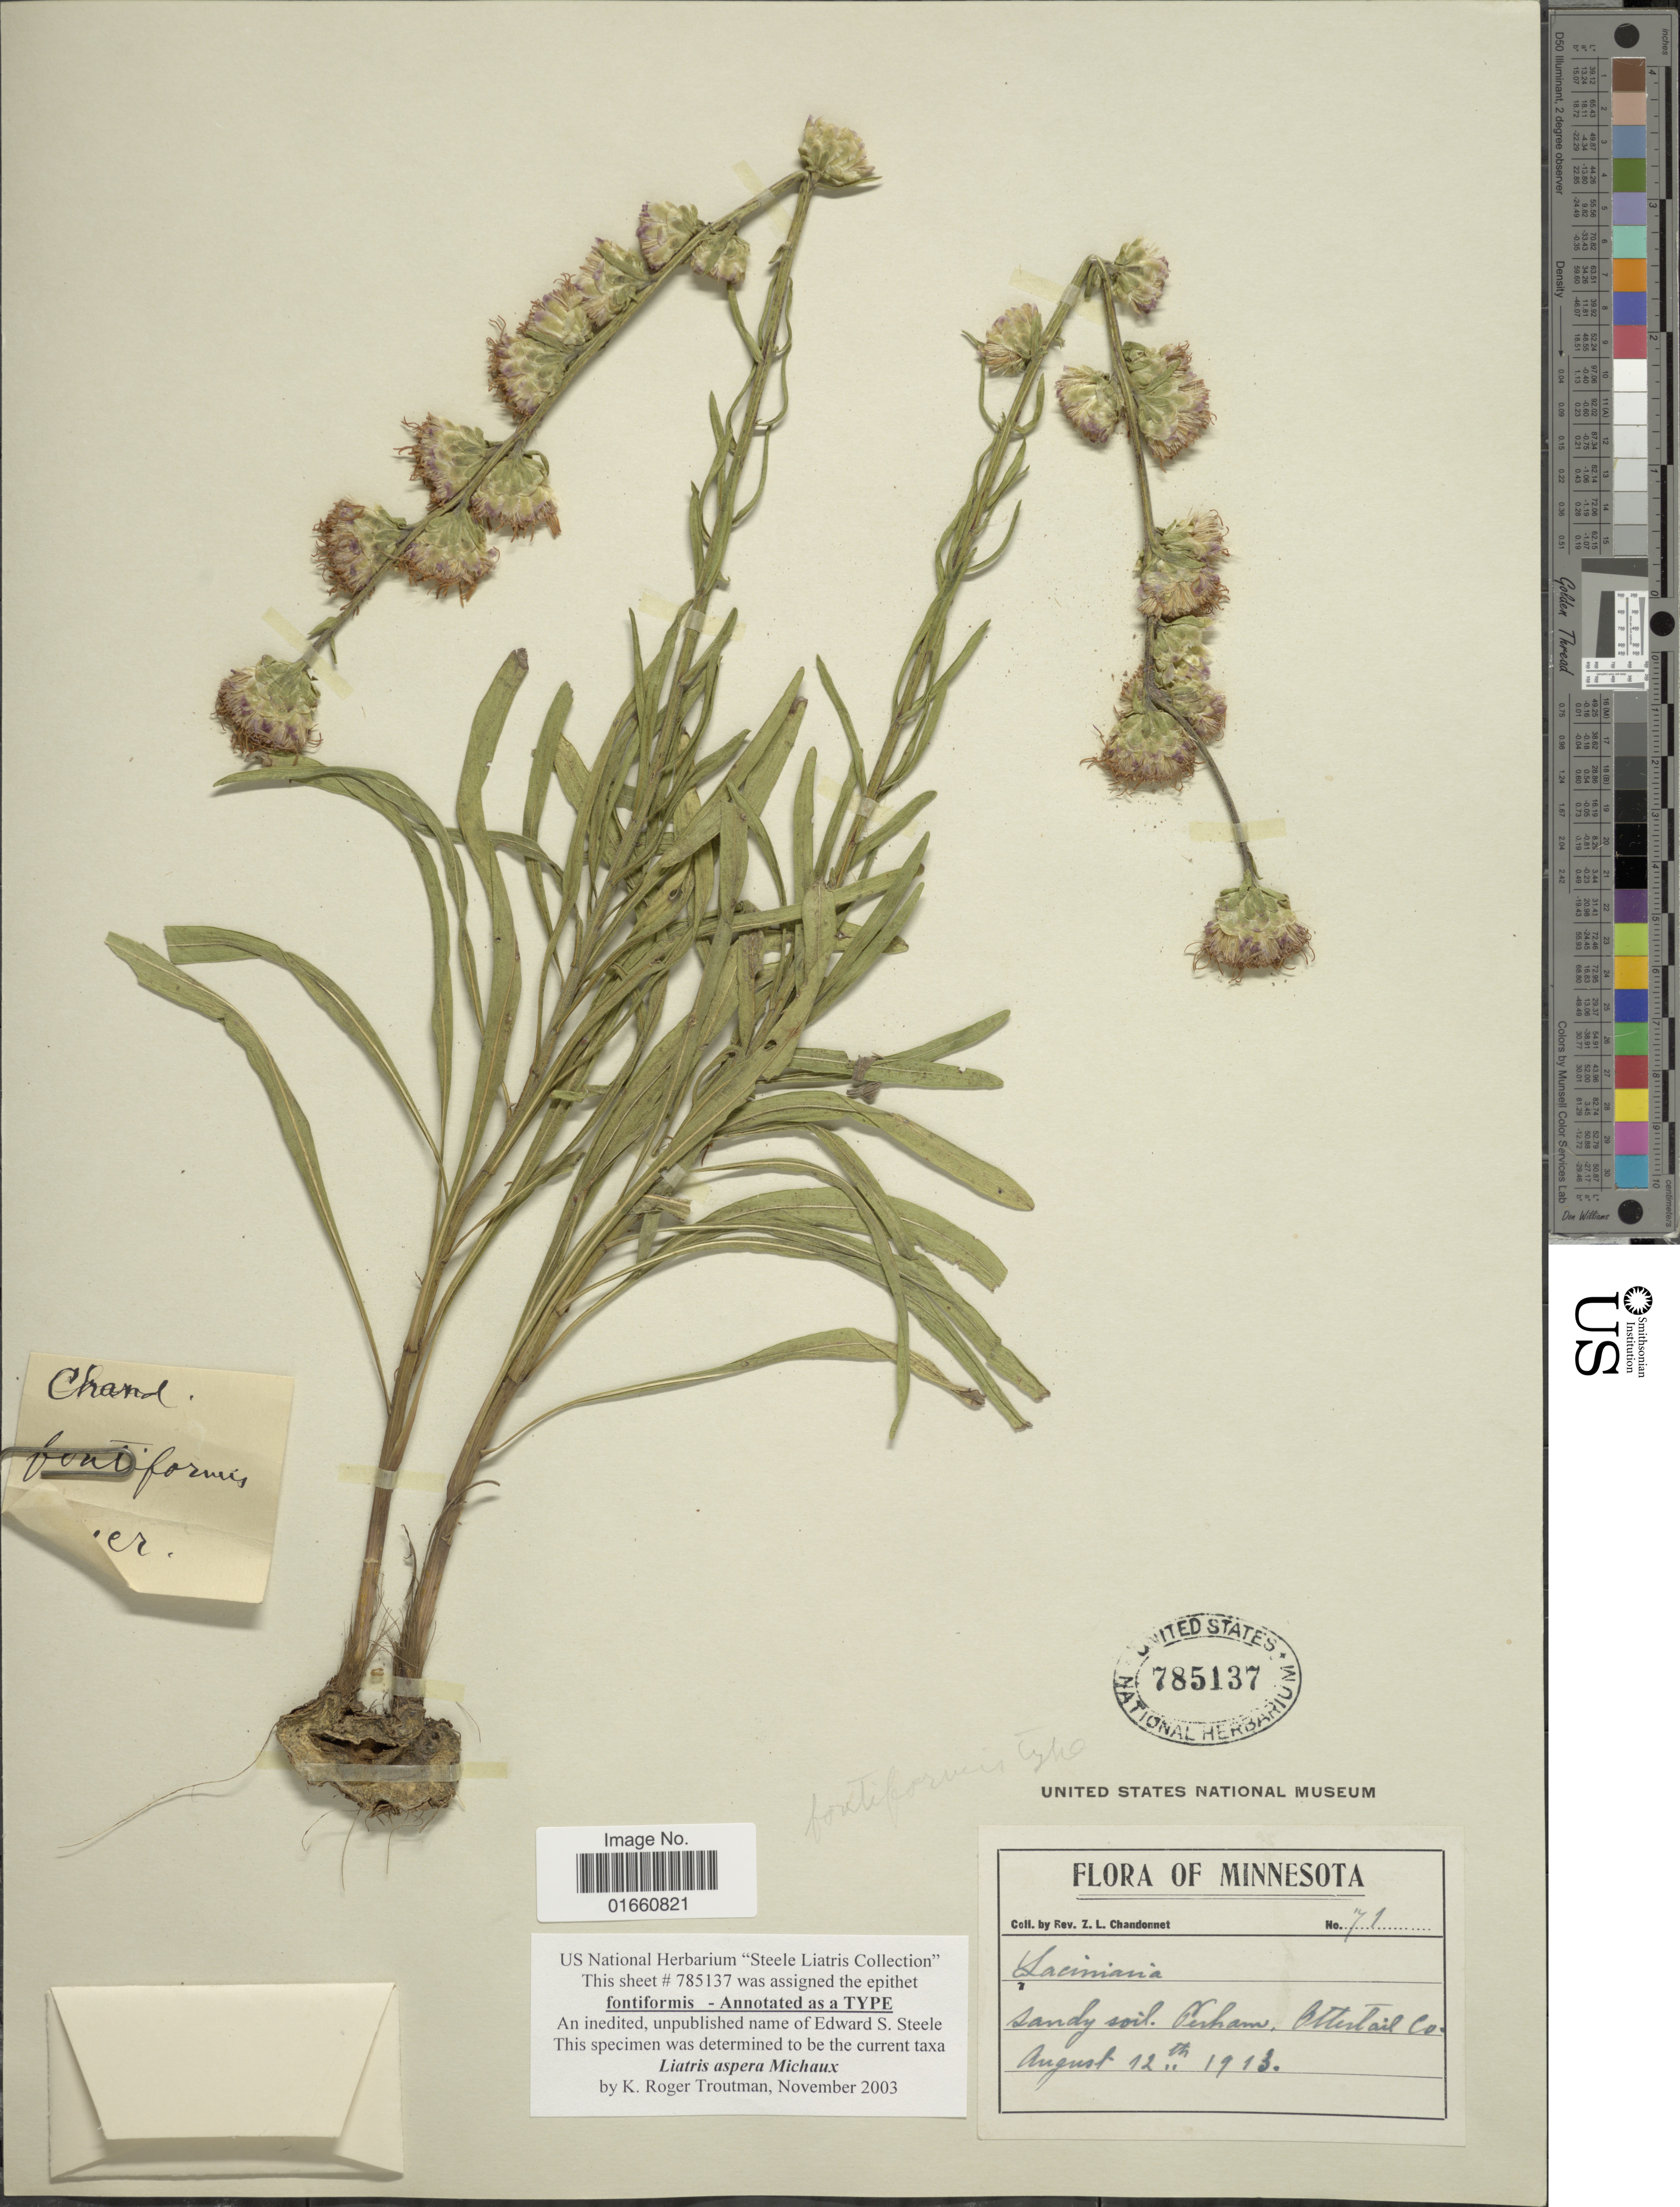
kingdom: Plantae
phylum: Tracheophyta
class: Magnoliopsida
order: Asterales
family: Asteraceae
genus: Liatris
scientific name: Liatris aspera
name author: Michx.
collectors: Z. Chandonnet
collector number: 71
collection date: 1913-08-12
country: United States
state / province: Minnesota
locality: Perham, Otter tail Co.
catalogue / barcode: US 785137